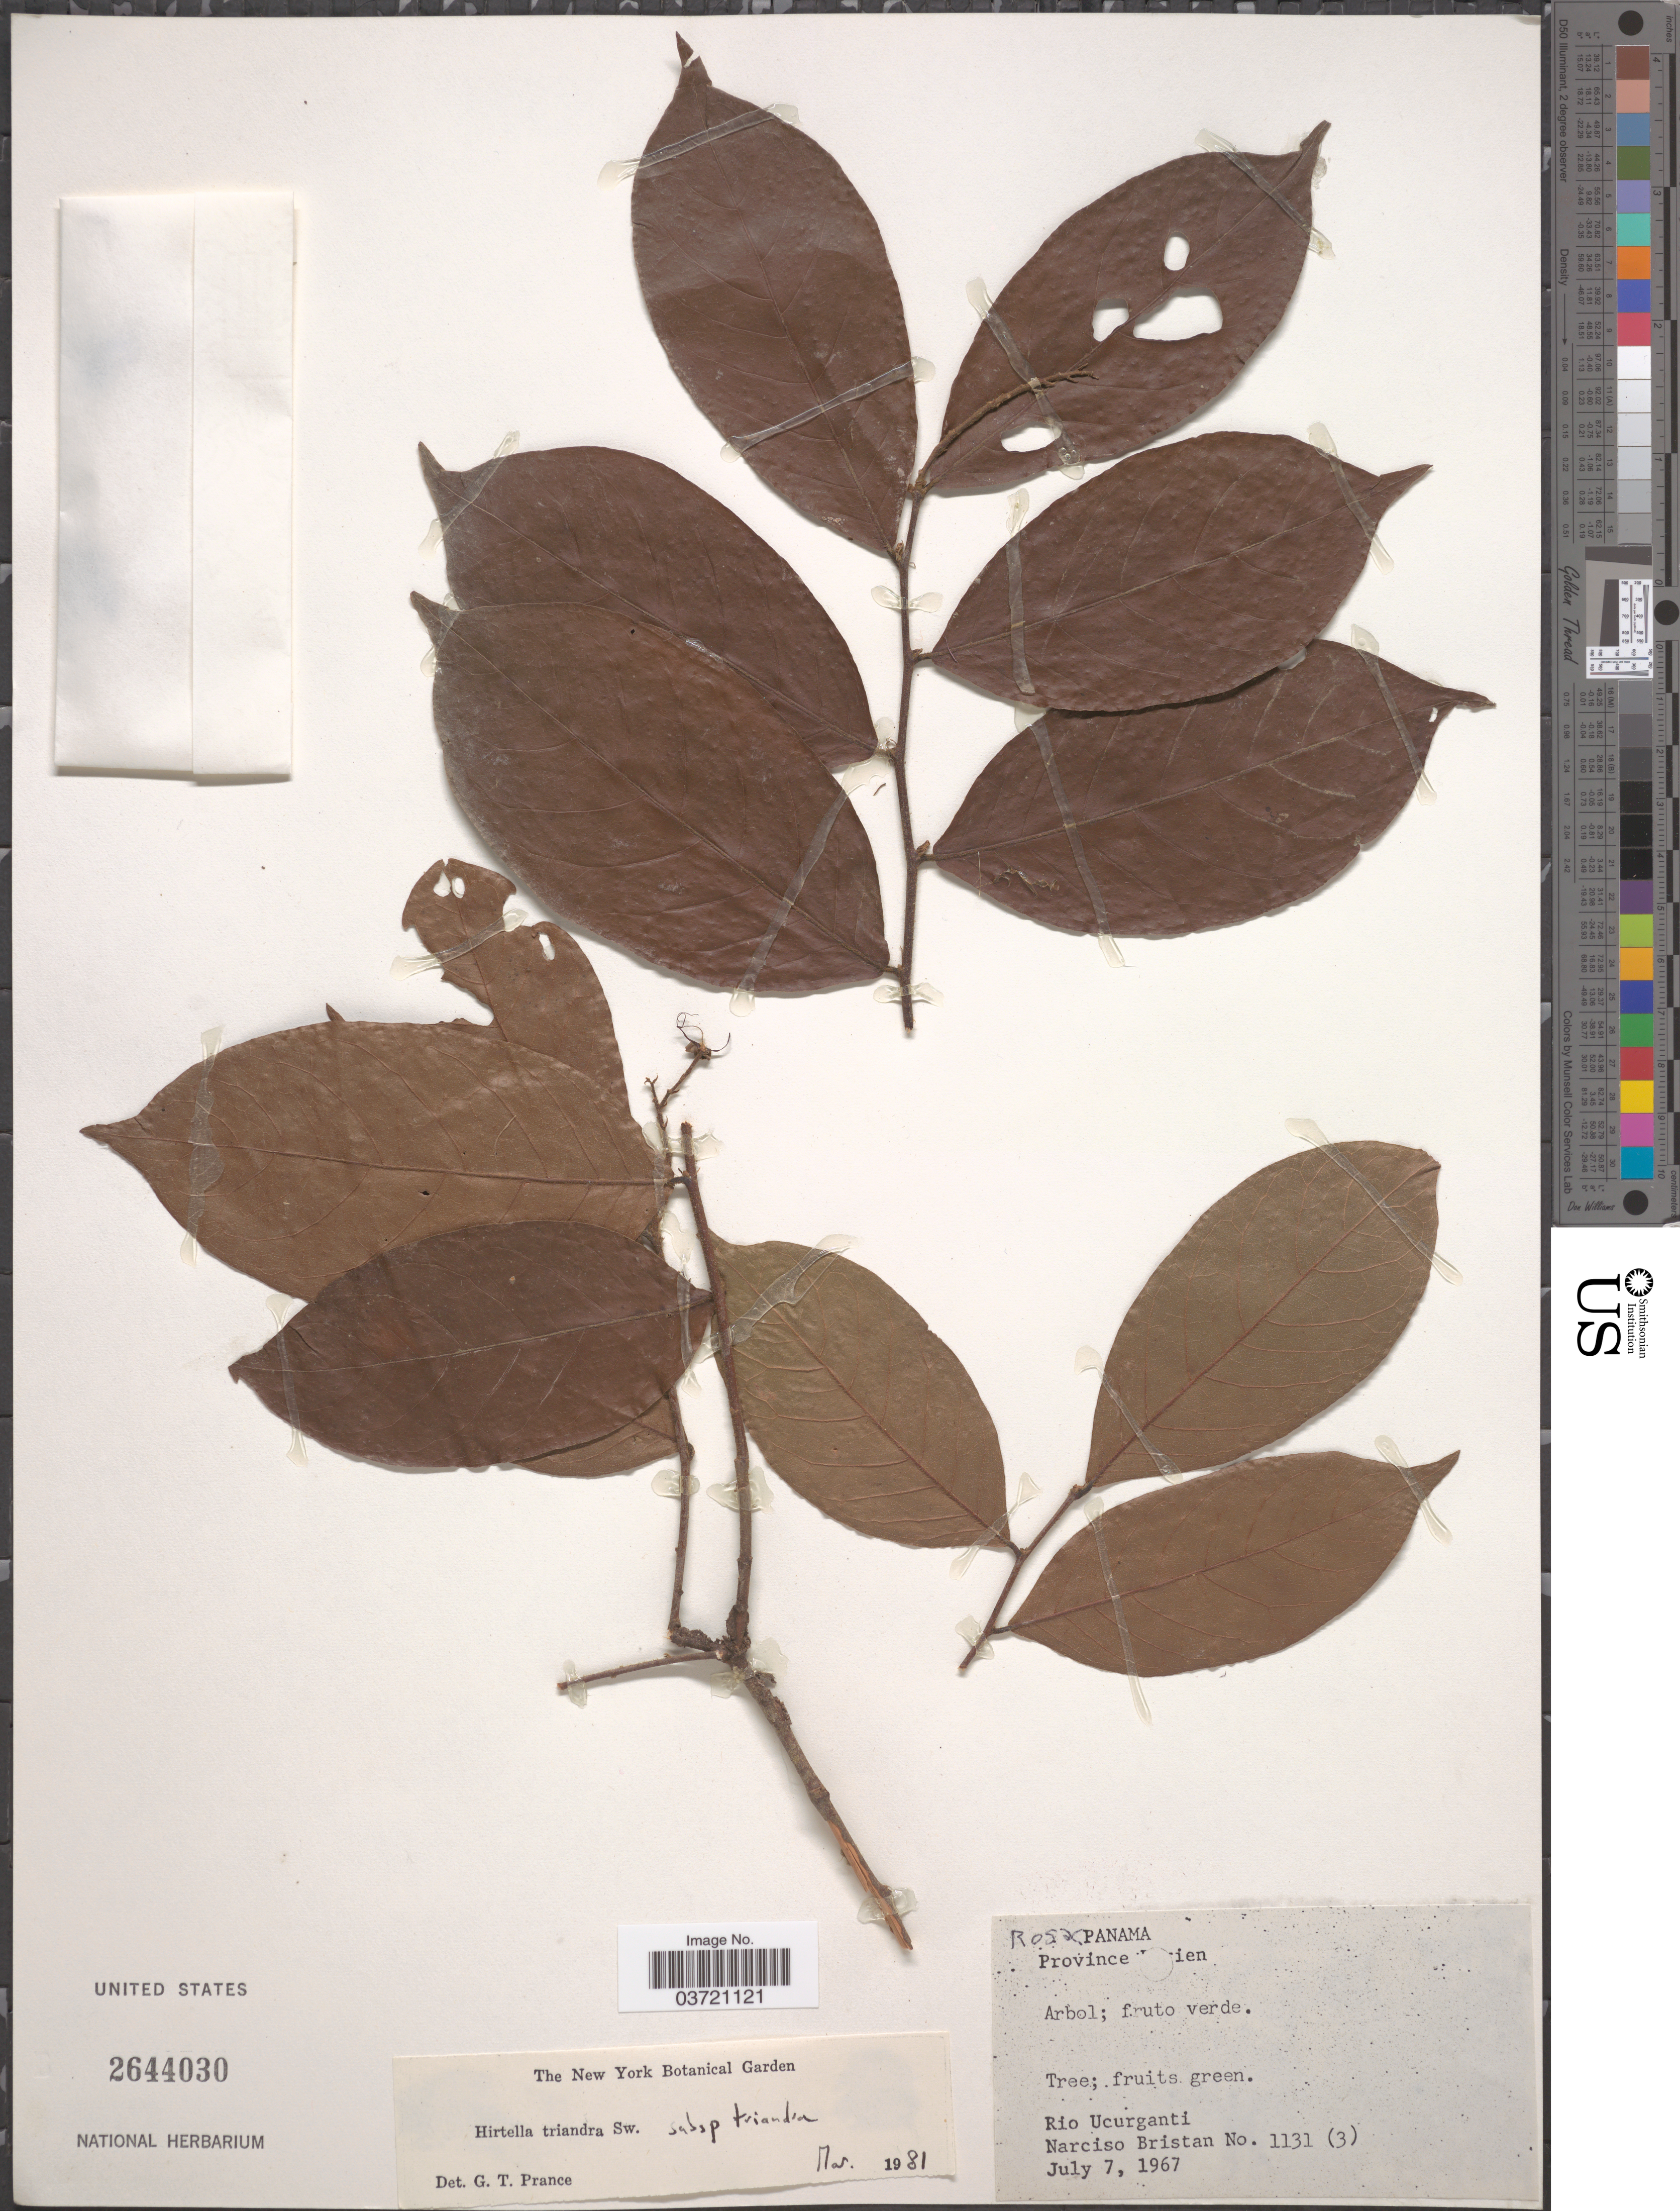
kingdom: Plantae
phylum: Tracheophyta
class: Magnoliopsida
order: Malpighiales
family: Chrysobalanaceae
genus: Hirtella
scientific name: Hirtella triandra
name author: Sw.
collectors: N. Bristan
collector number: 1131 (3)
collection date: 1967-07-07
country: Panama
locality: Rio Ucurganti.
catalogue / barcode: US 2644030